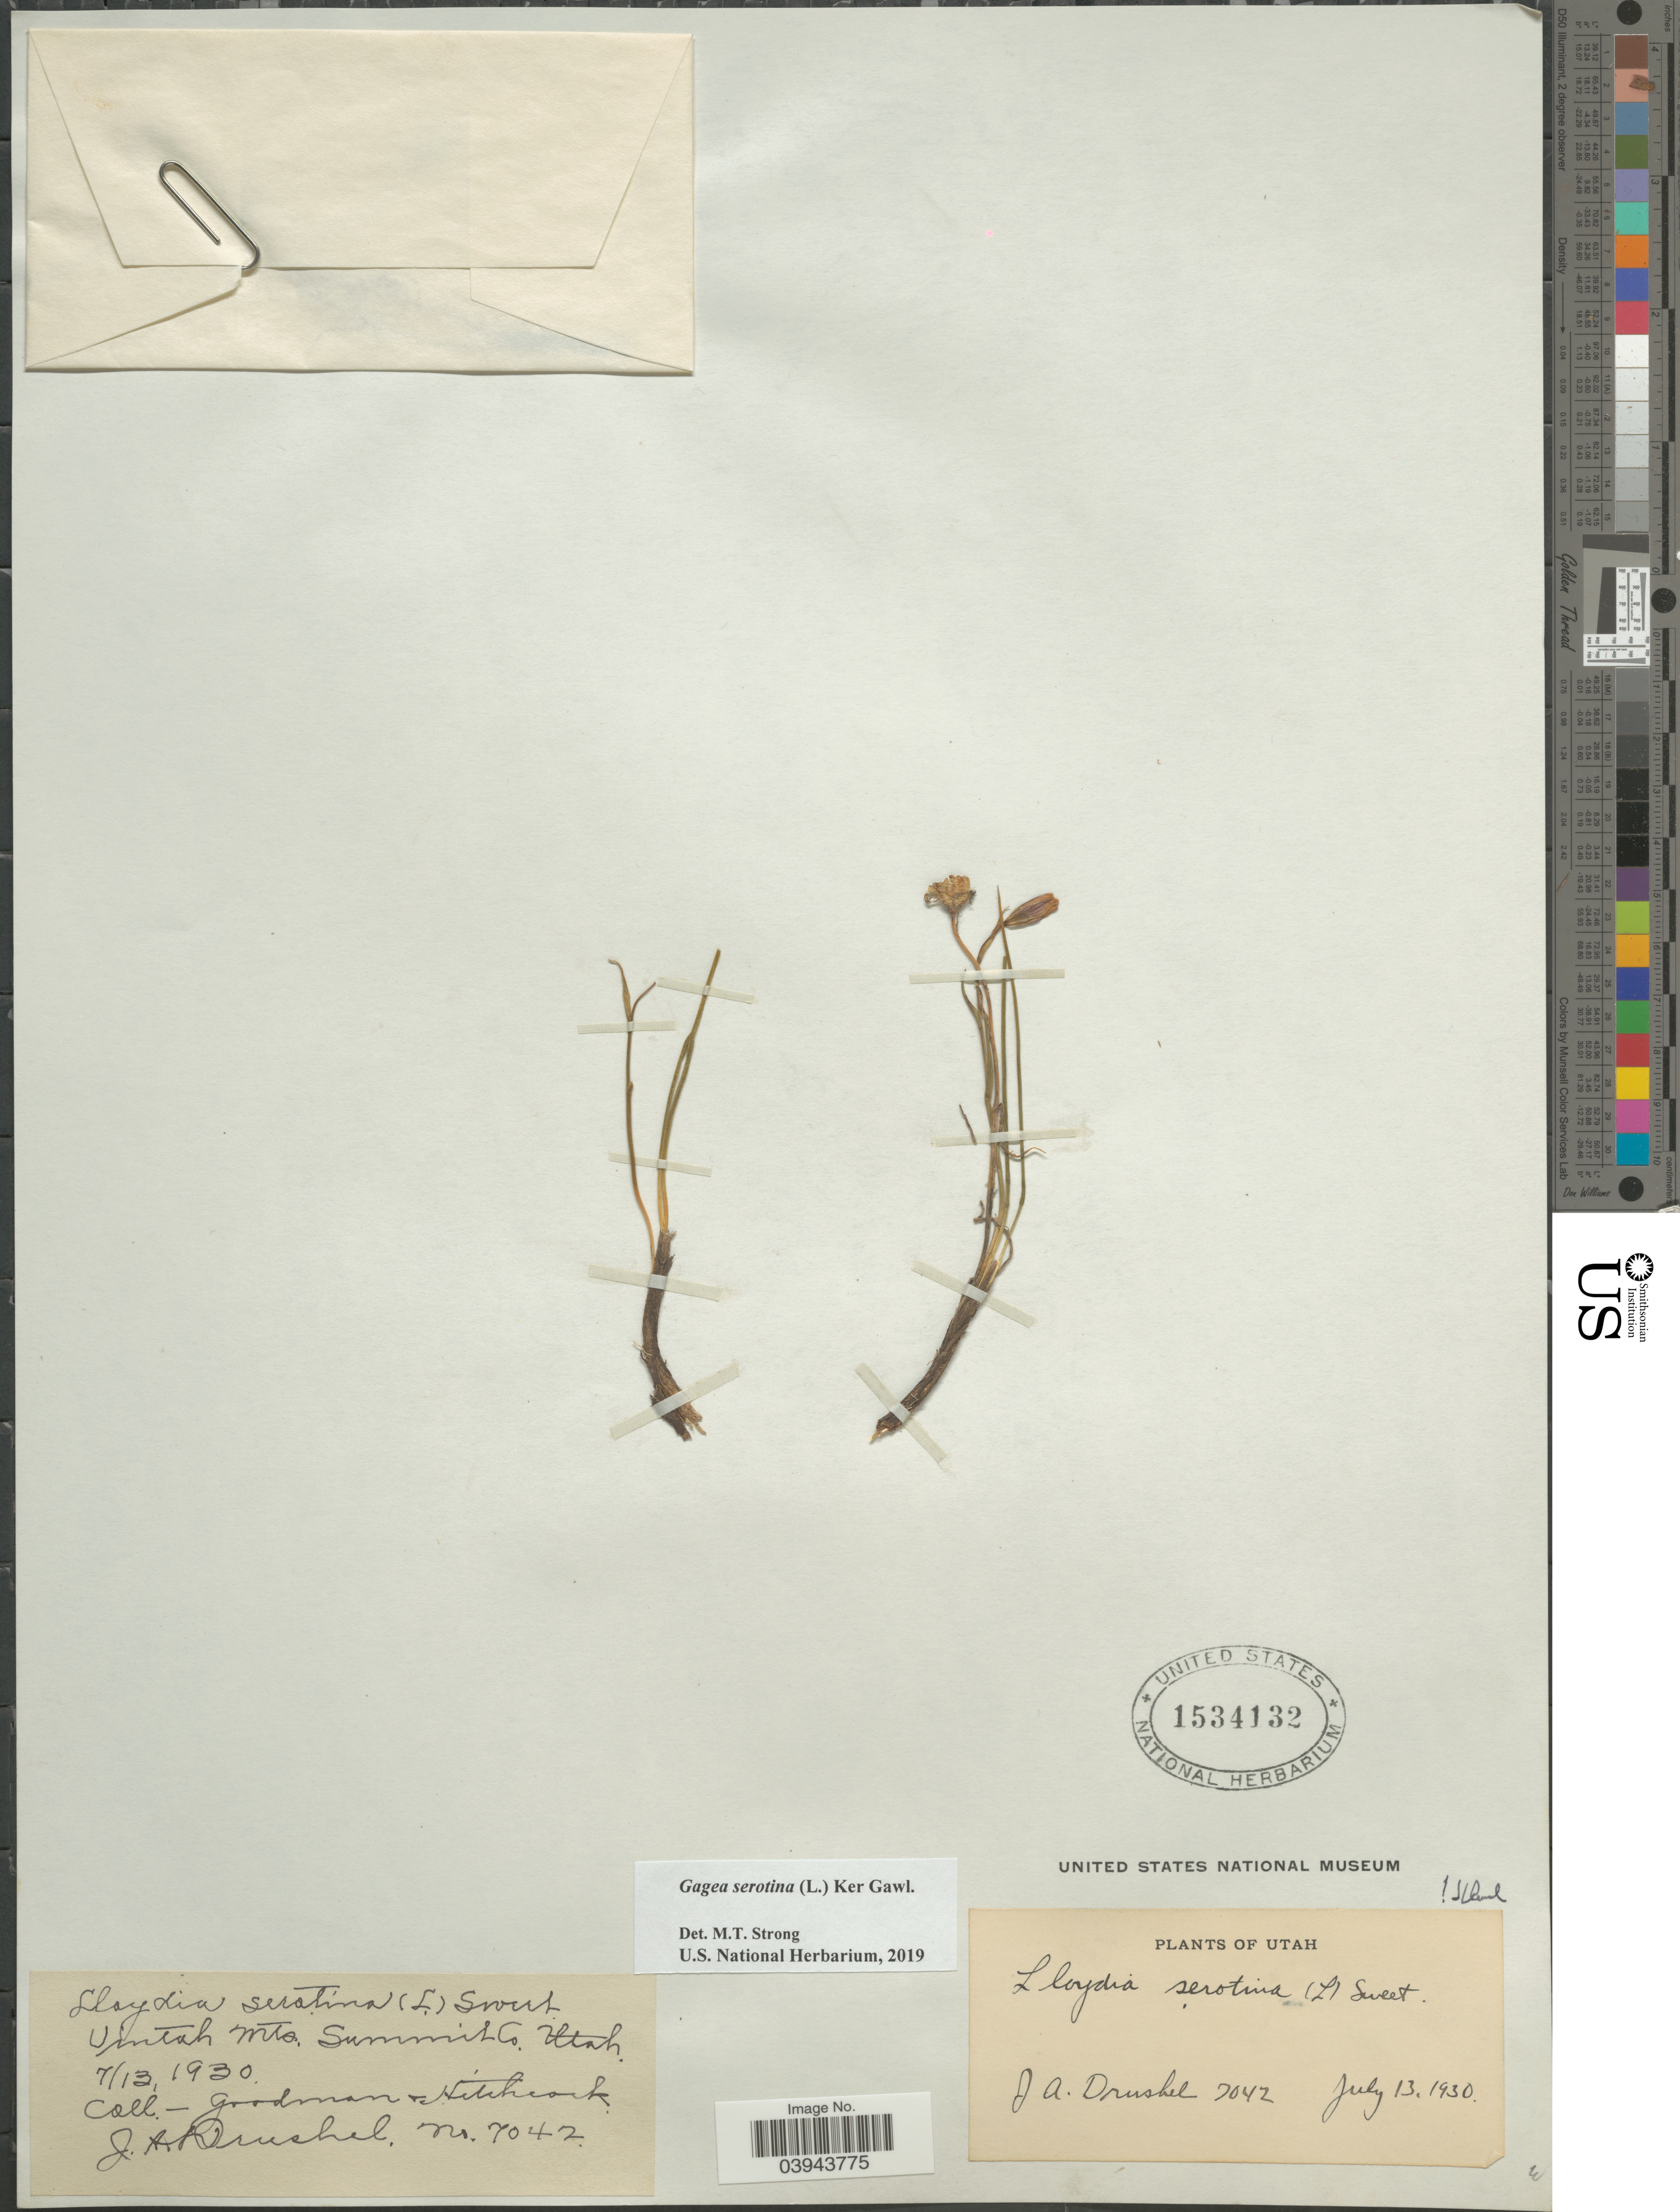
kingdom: Plantae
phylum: Tracheophyta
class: Liliopsida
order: Liliales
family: Liliaceae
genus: Lloydia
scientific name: Lloydia serotina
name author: (L.) Salisb. ex Rchb.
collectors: Goodman, -- Hitchcock & J. A. Drushel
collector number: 7042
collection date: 1930-07-13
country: United States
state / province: Utah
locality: Uintah Mts. Summit Co.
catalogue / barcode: US 1534132